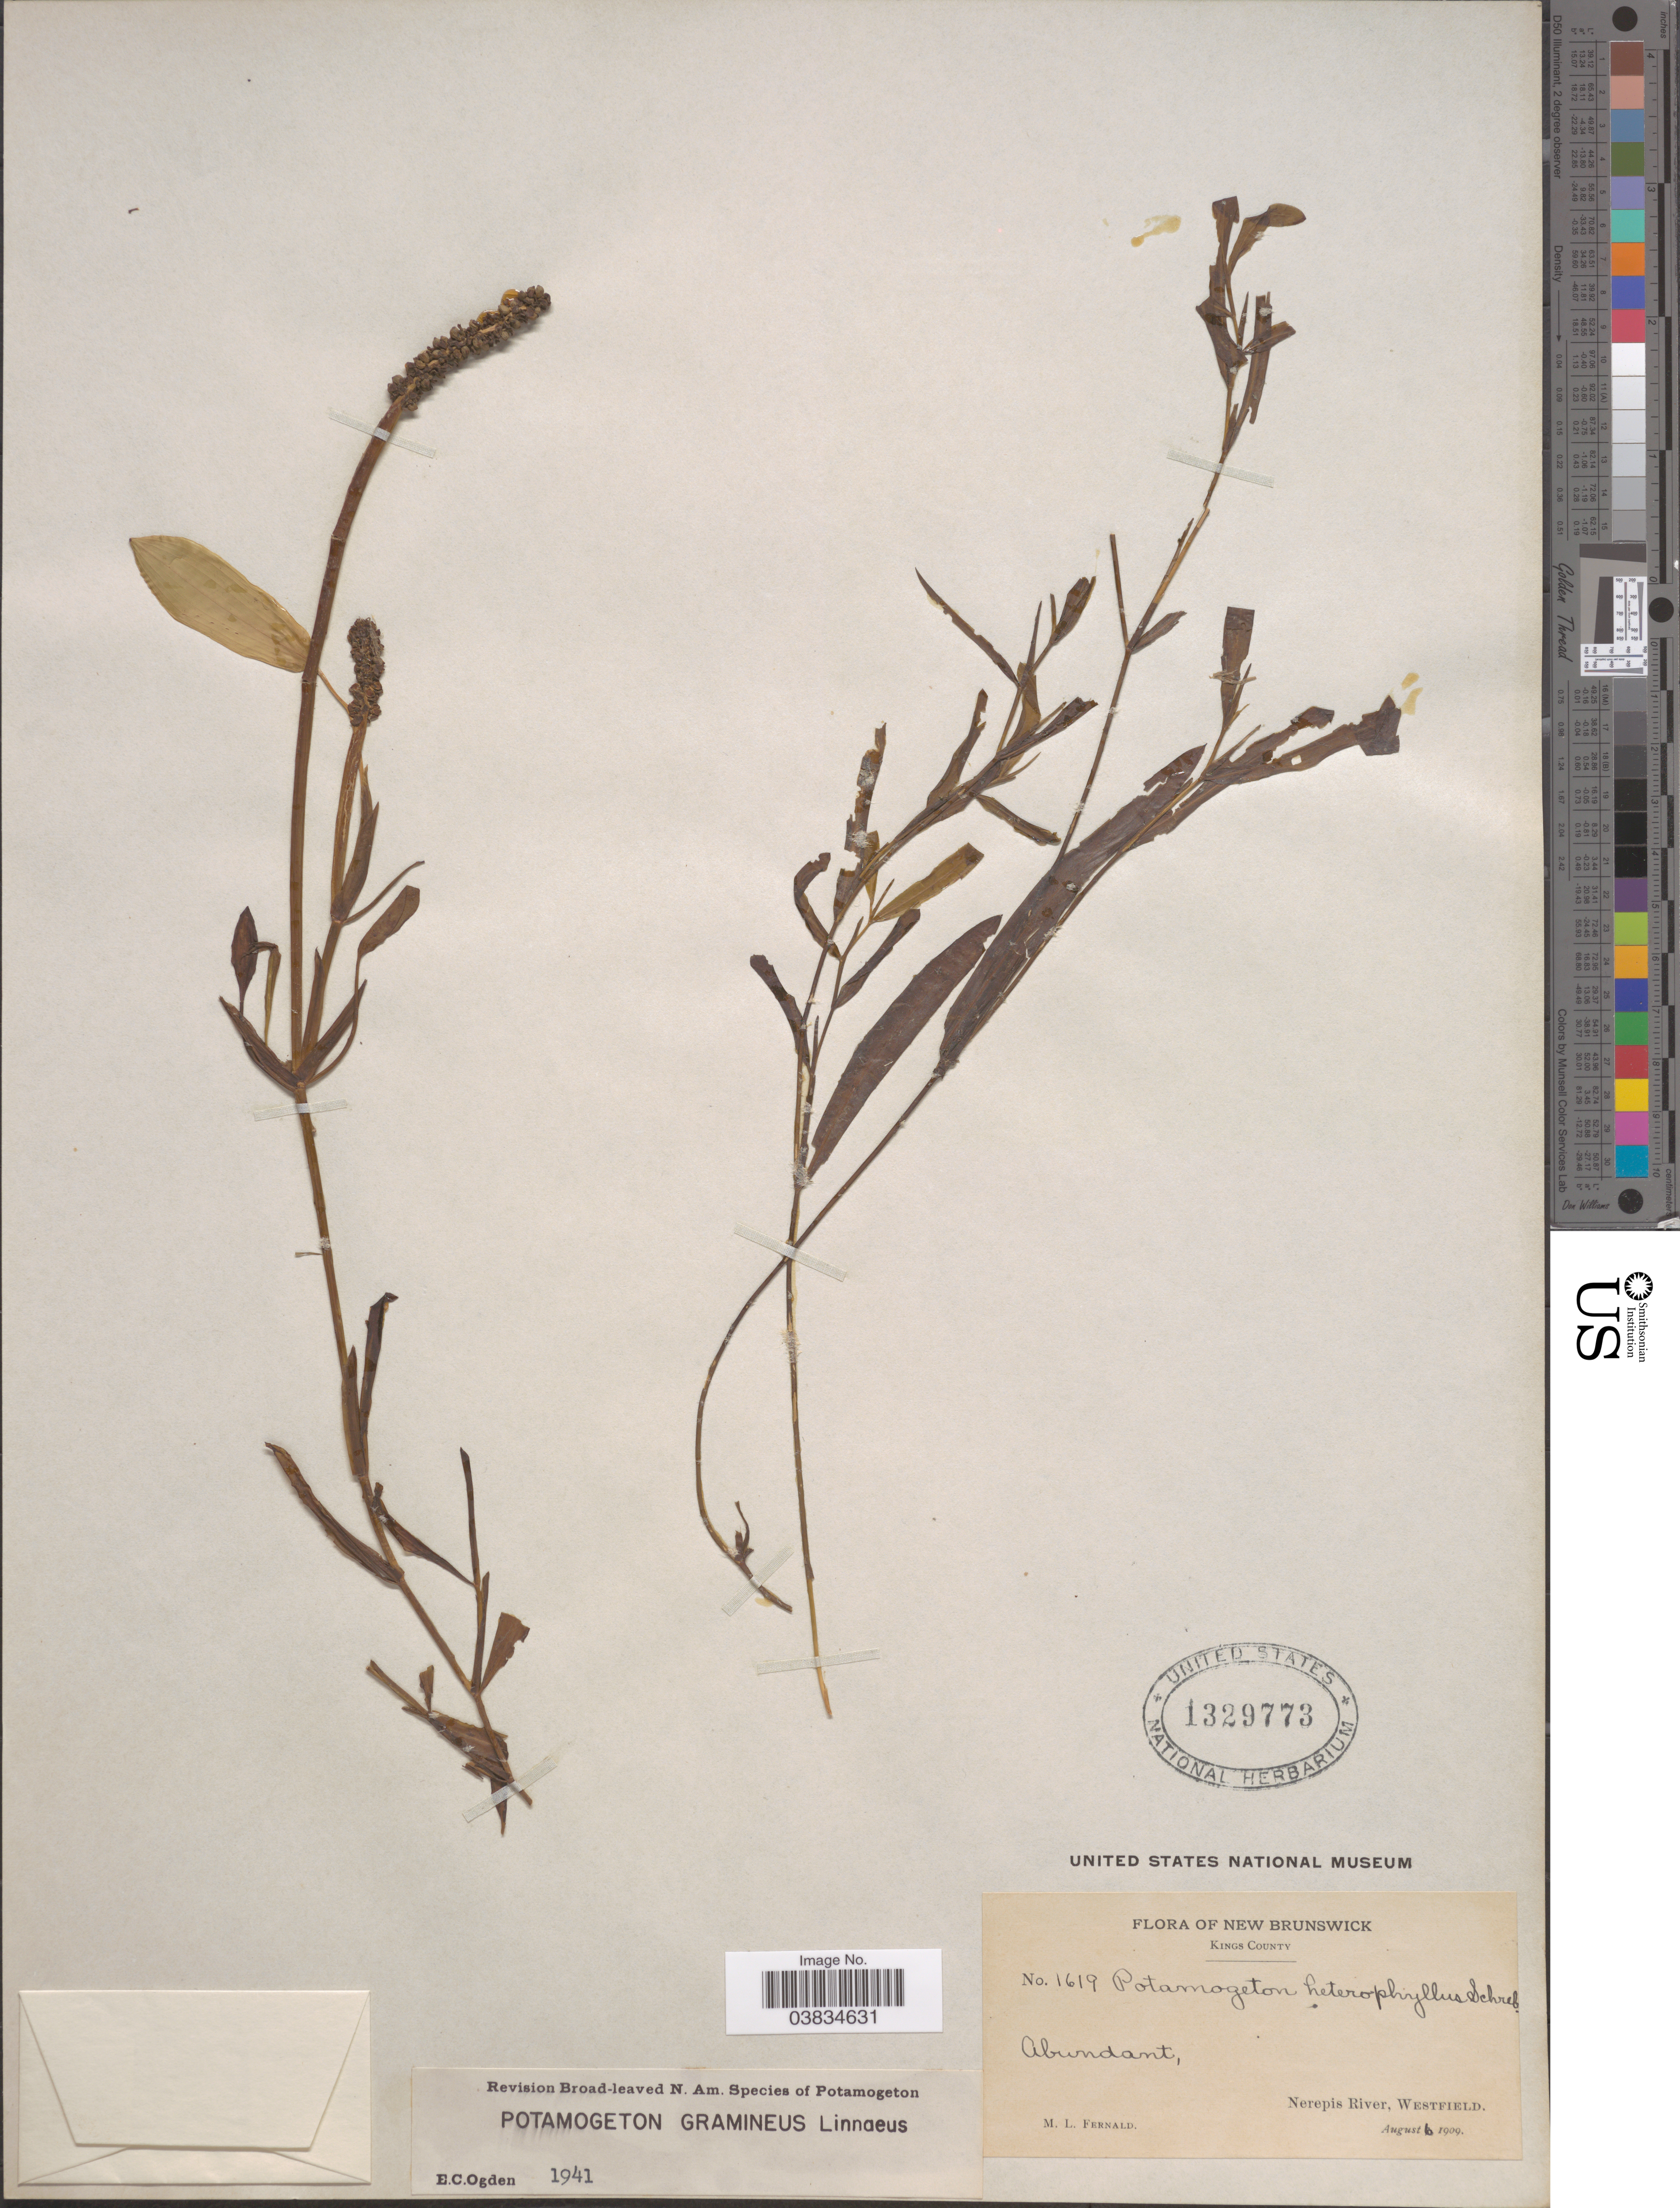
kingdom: Plantae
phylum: Tracheophyta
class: Liliopsida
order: Alismatales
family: Potamogetonaceae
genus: Potamogeton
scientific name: Potamogeton gramineus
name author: L.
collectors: M. L. Fernald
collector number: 1619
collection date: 1909-08-06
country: Canada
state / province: New Brunswick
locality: Kings County. Nerepis River, Westfield.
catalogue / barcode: US 1329773